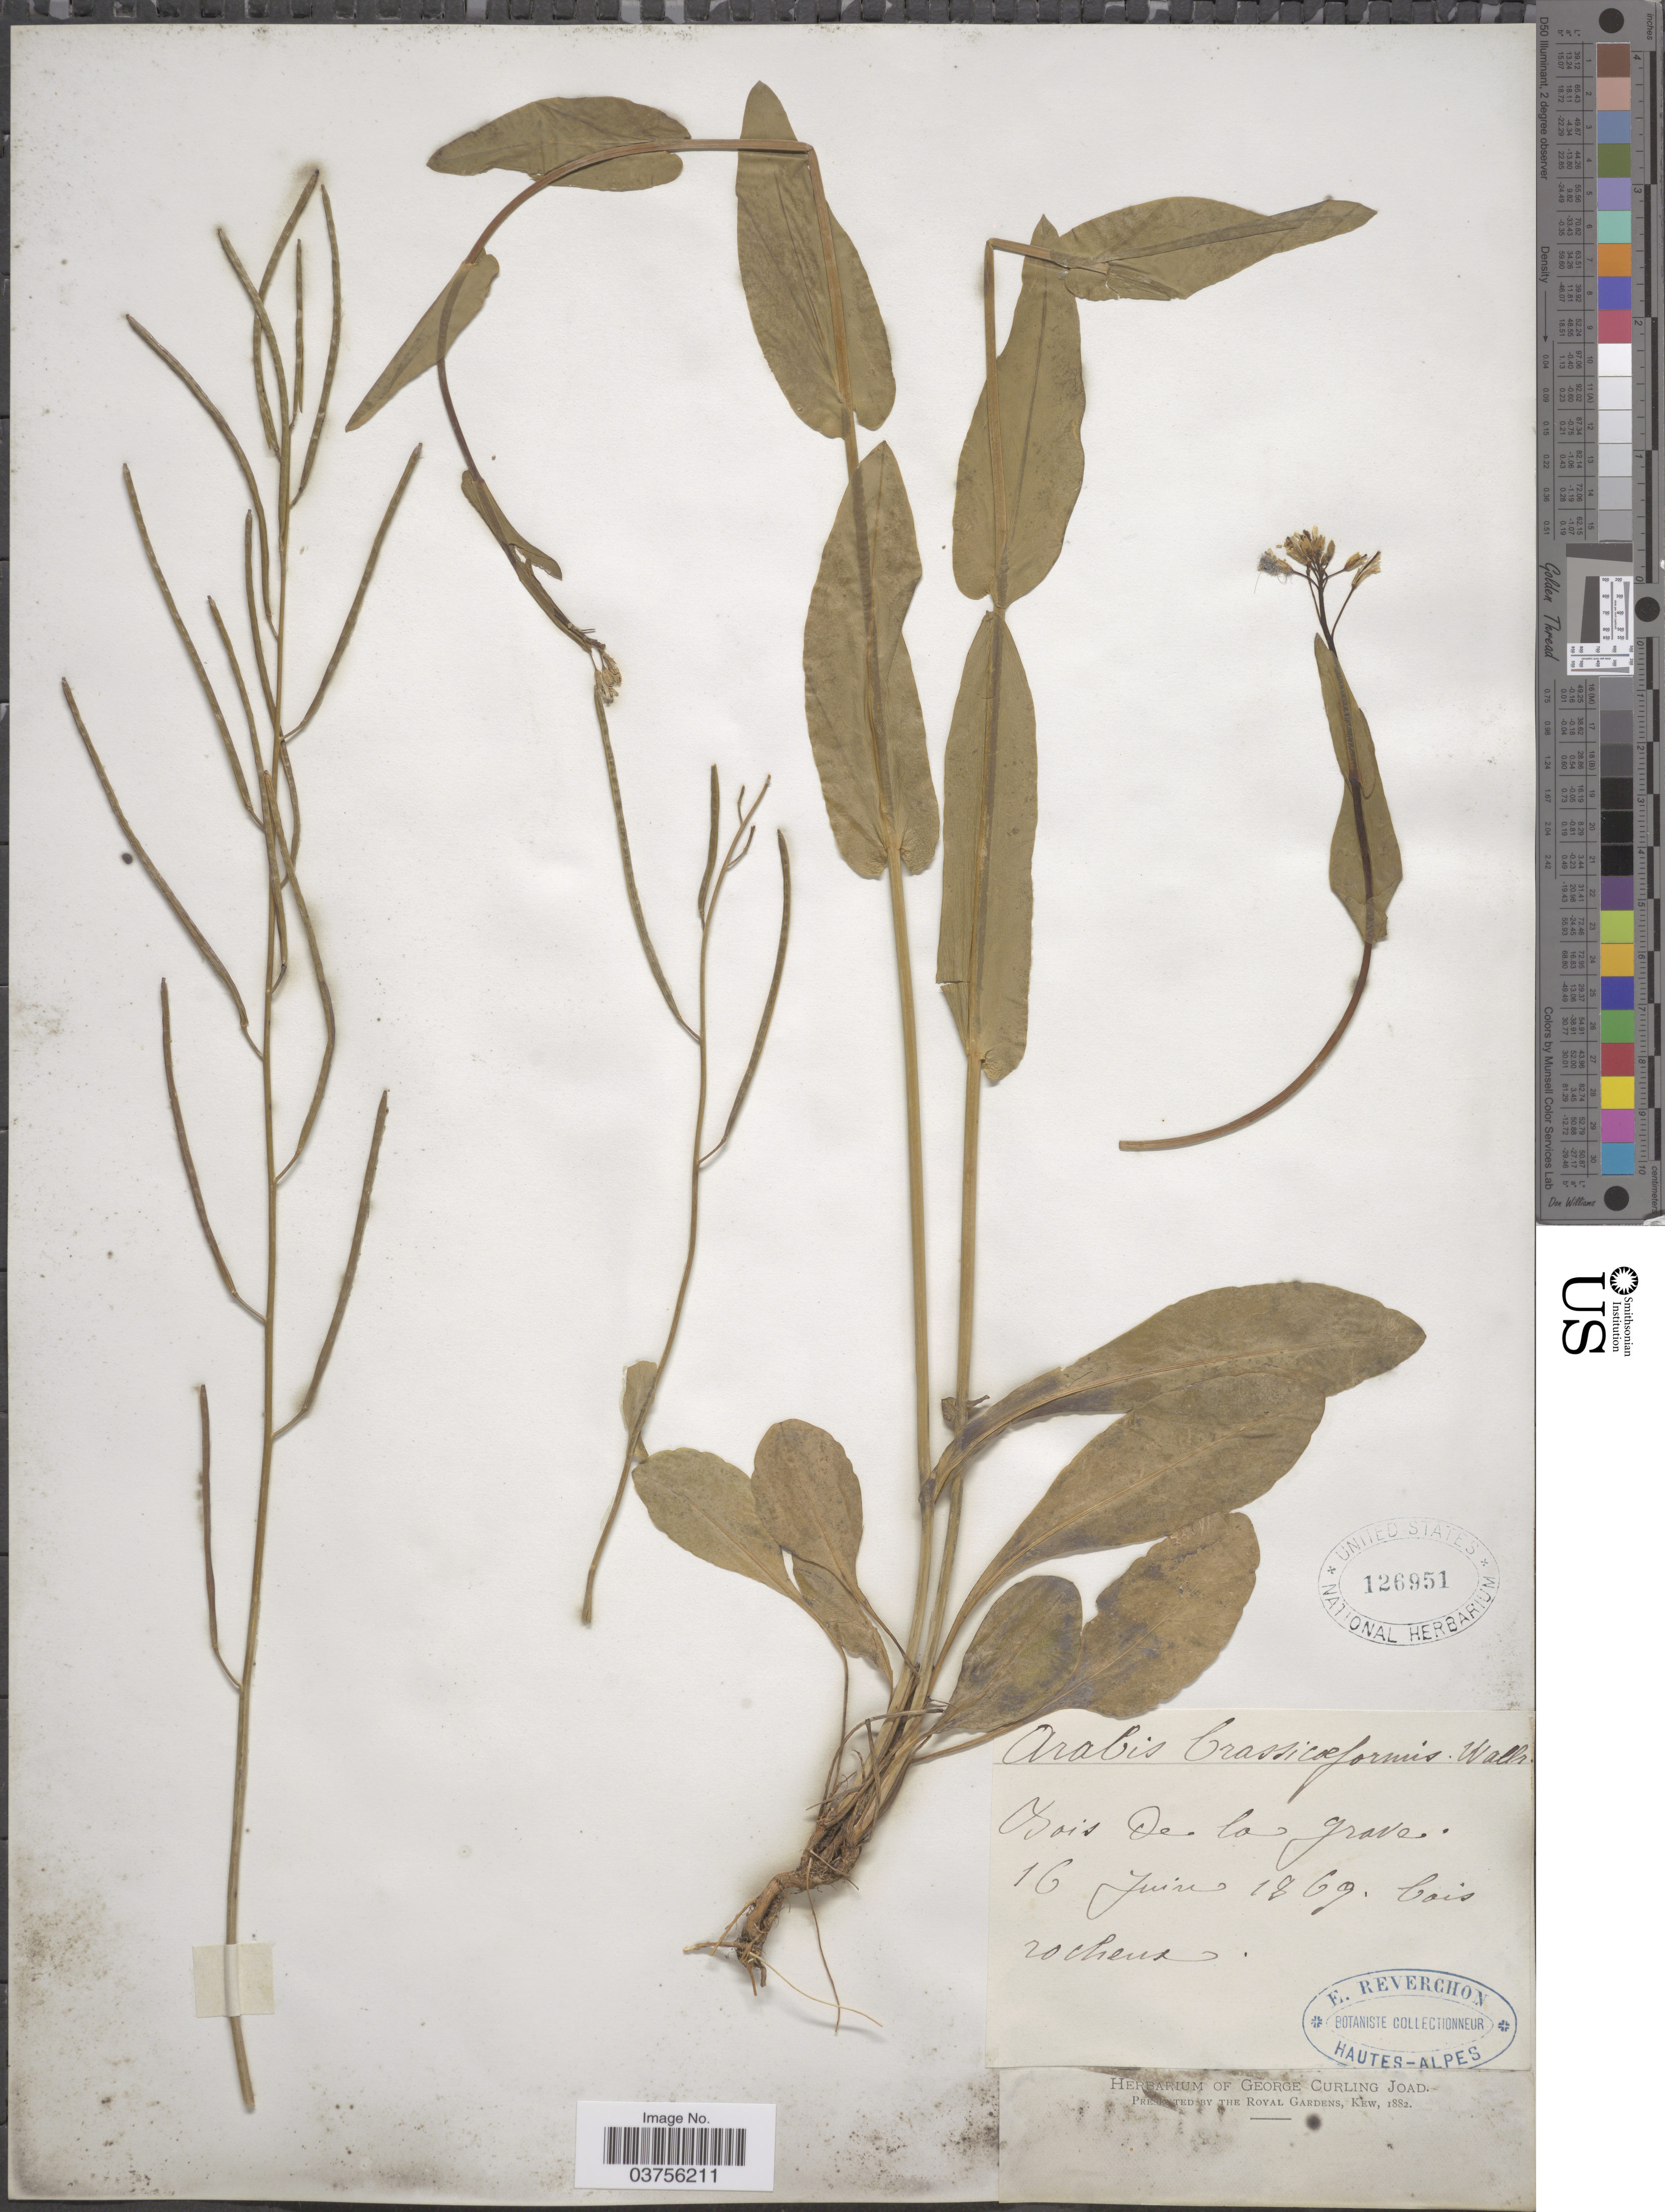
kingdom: Plantae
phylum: Tracheophyta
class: Magnoliopsida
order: Brassicales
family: Brassicaceae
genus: Fourraea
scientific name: Fourraea alpina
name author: (L.) Greuter & Burdet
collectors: E. Reverchon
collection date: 1869-06-16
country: France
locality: Bois de la grave.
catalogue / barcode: US 126951